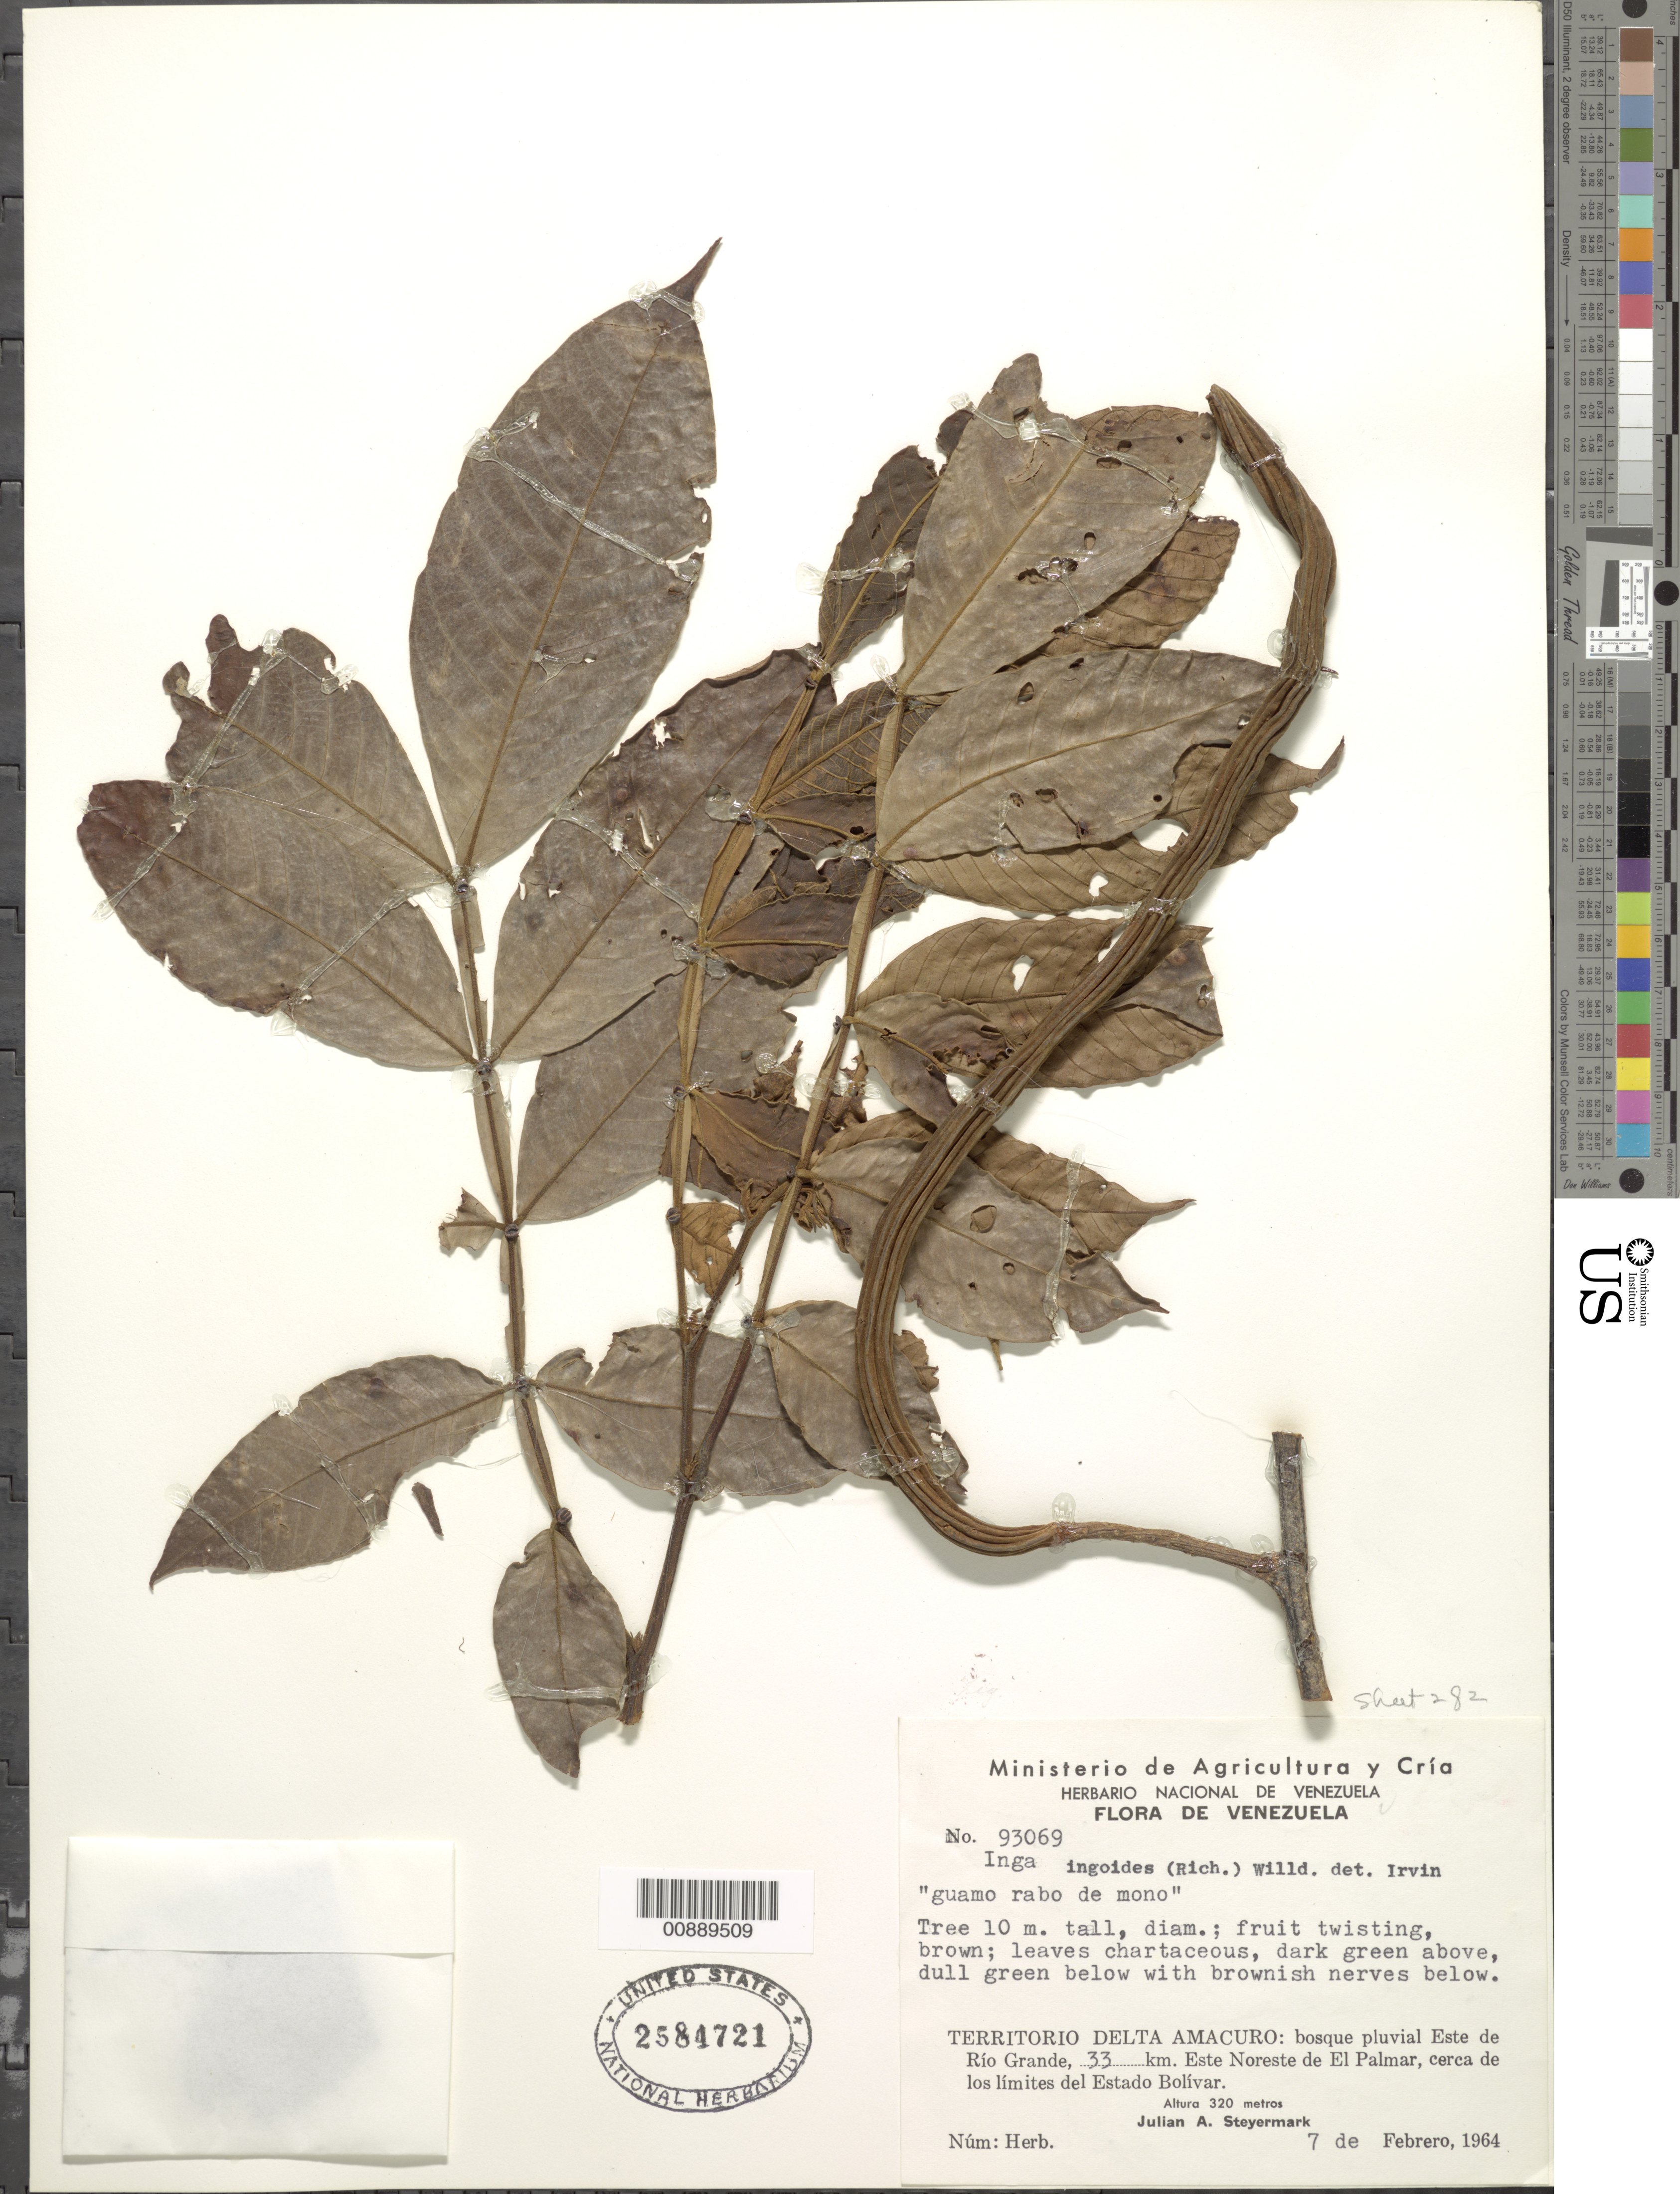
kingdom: Plantae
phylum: Tracheophyta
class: Magnoliopsida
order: Fabales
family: Fabaceae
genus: Inga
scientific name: Inga edulis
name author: Mart.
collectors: J. Steyermark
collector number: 93069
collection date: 1964-02-07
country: Venezuela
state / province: Delta Amacuro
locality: Territorio Delta Amacuro: bosque pluvial Este de Rio Grande, 33 km, Este Noreste de El Palmar, cerca de los limites del Estado Bolivar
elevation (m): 320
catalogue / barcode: US 2584721